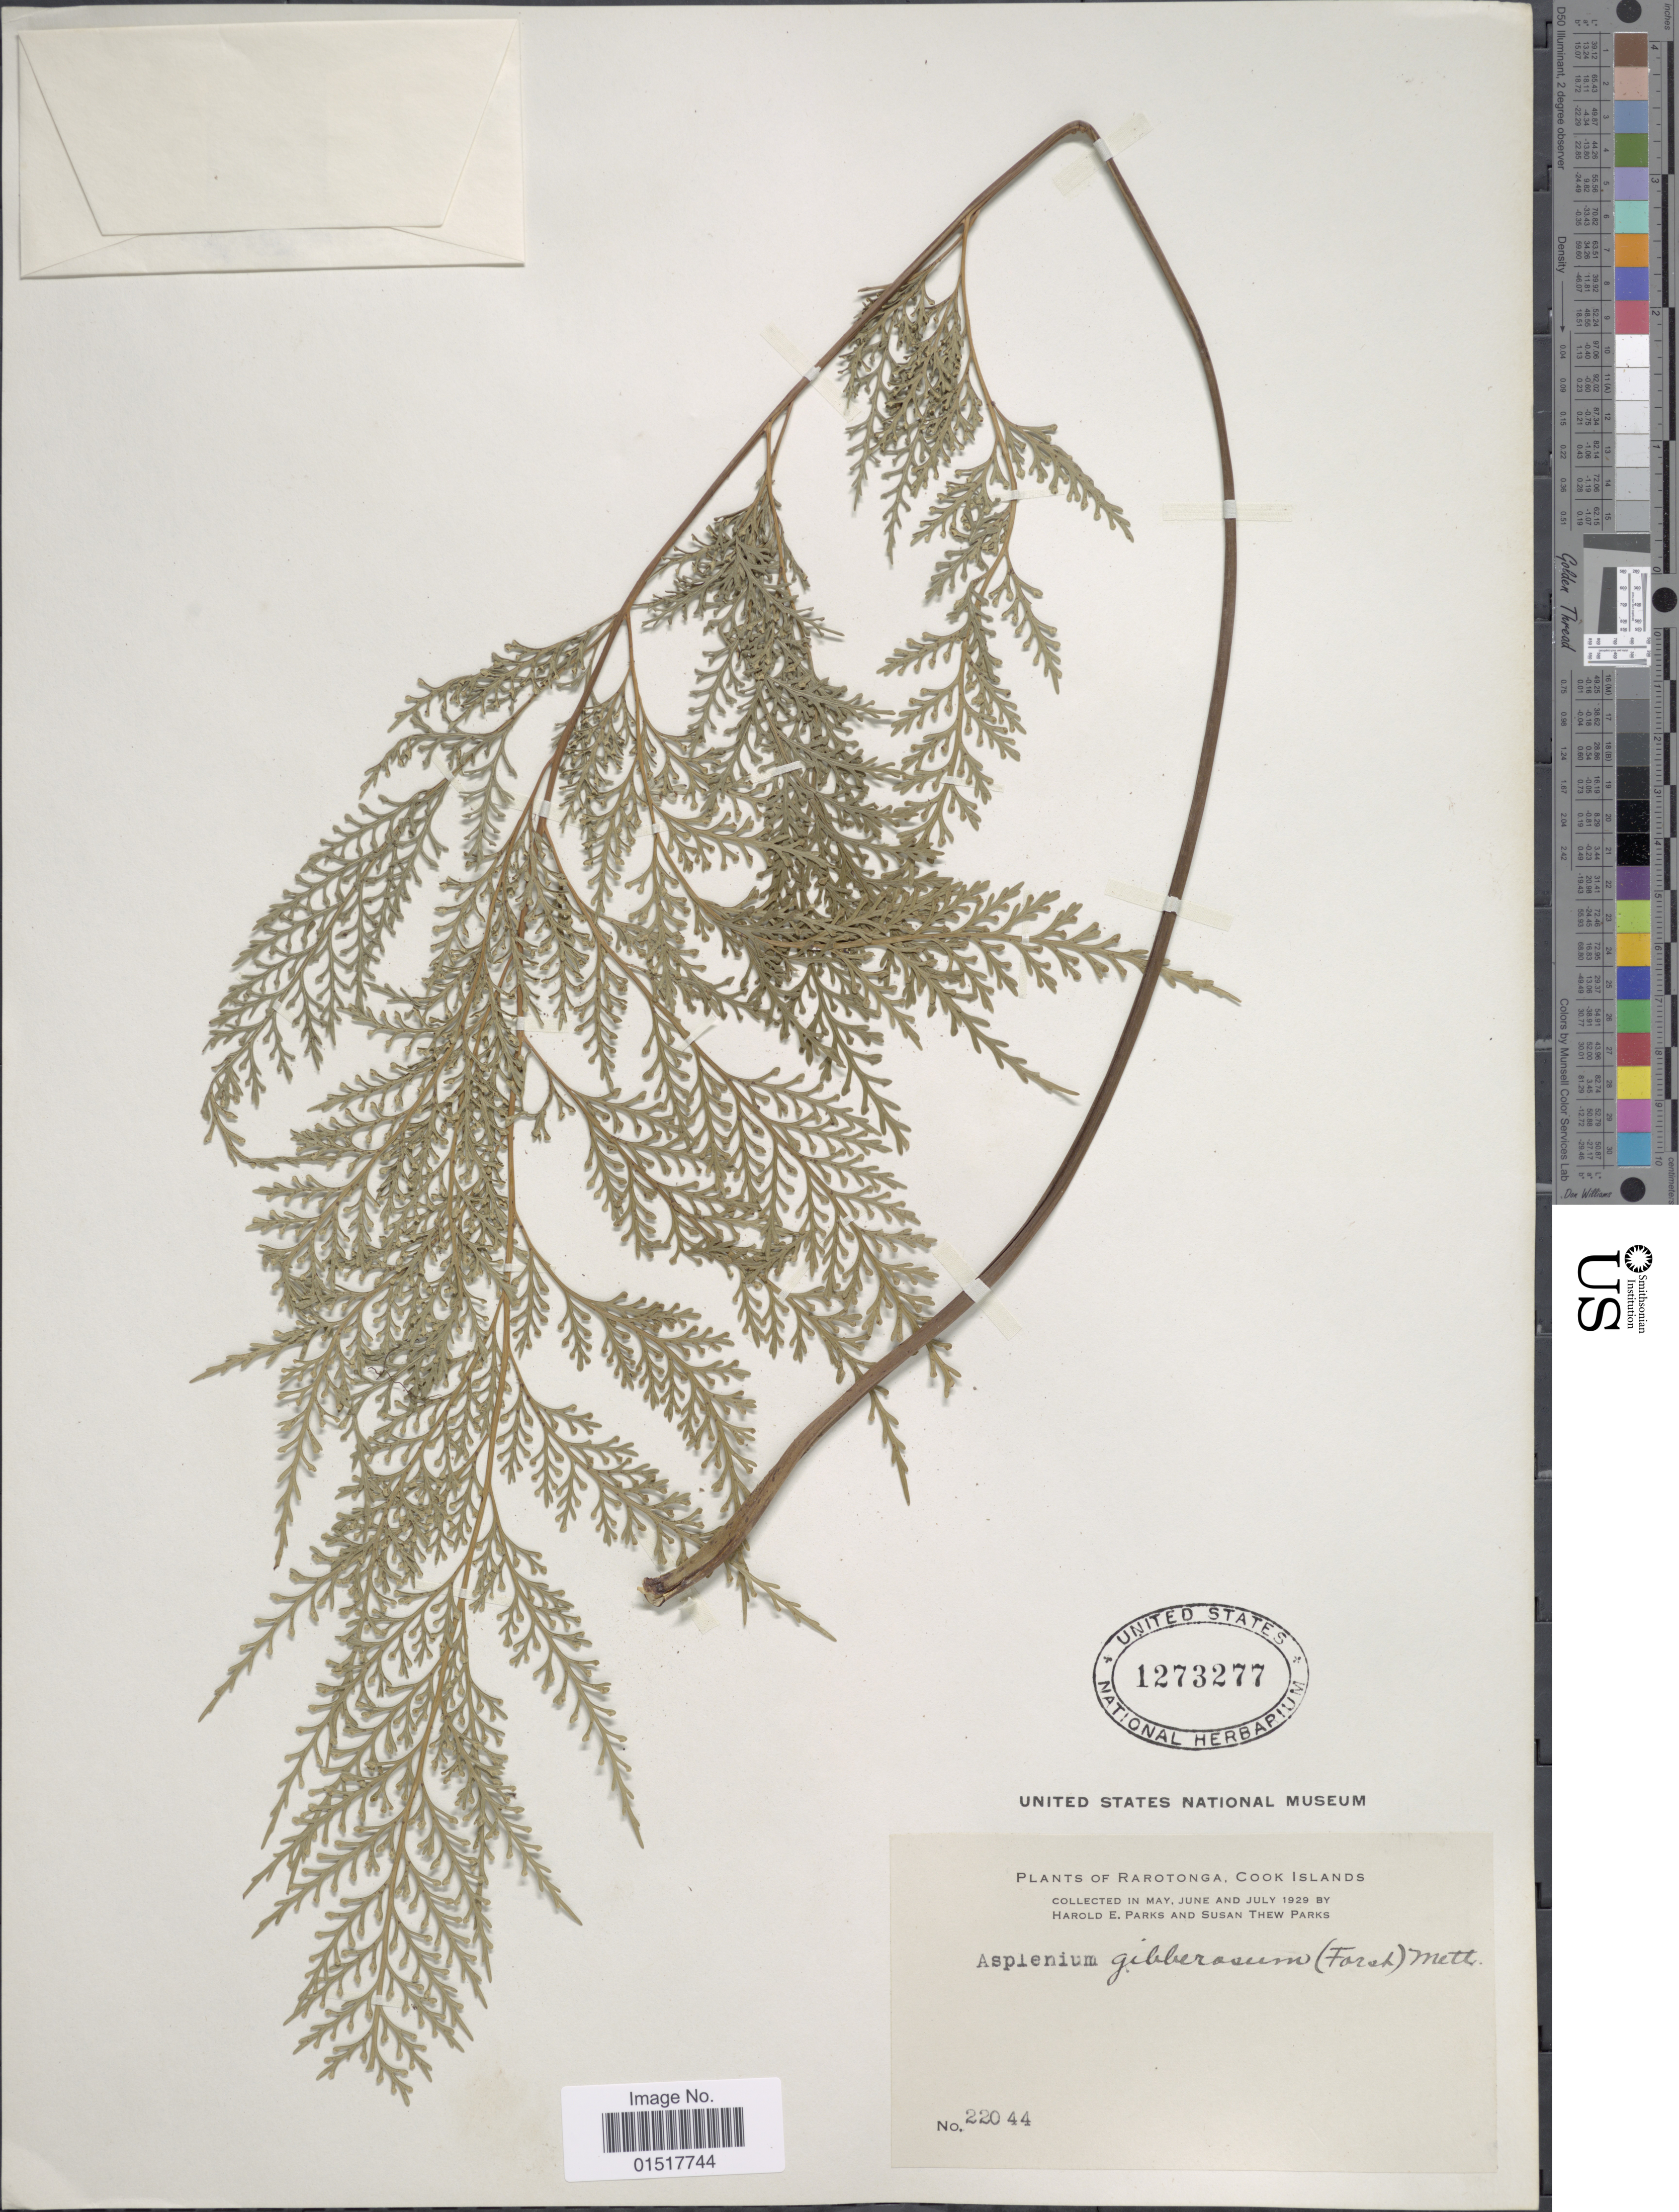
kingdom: Plantae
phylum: Tracheophyta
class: Polypodiopsida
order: Polypodiales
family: Aspleniaceae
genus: Asplenium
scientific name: Asplenium gibberosum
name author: (G. Forst.) Mett.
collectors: H. E. Parks & S. Parks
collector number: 22044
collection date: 1929-05/1929-07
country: Cook Islands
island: Rarotonga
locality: Rarotonga.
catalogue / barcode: US 1273277